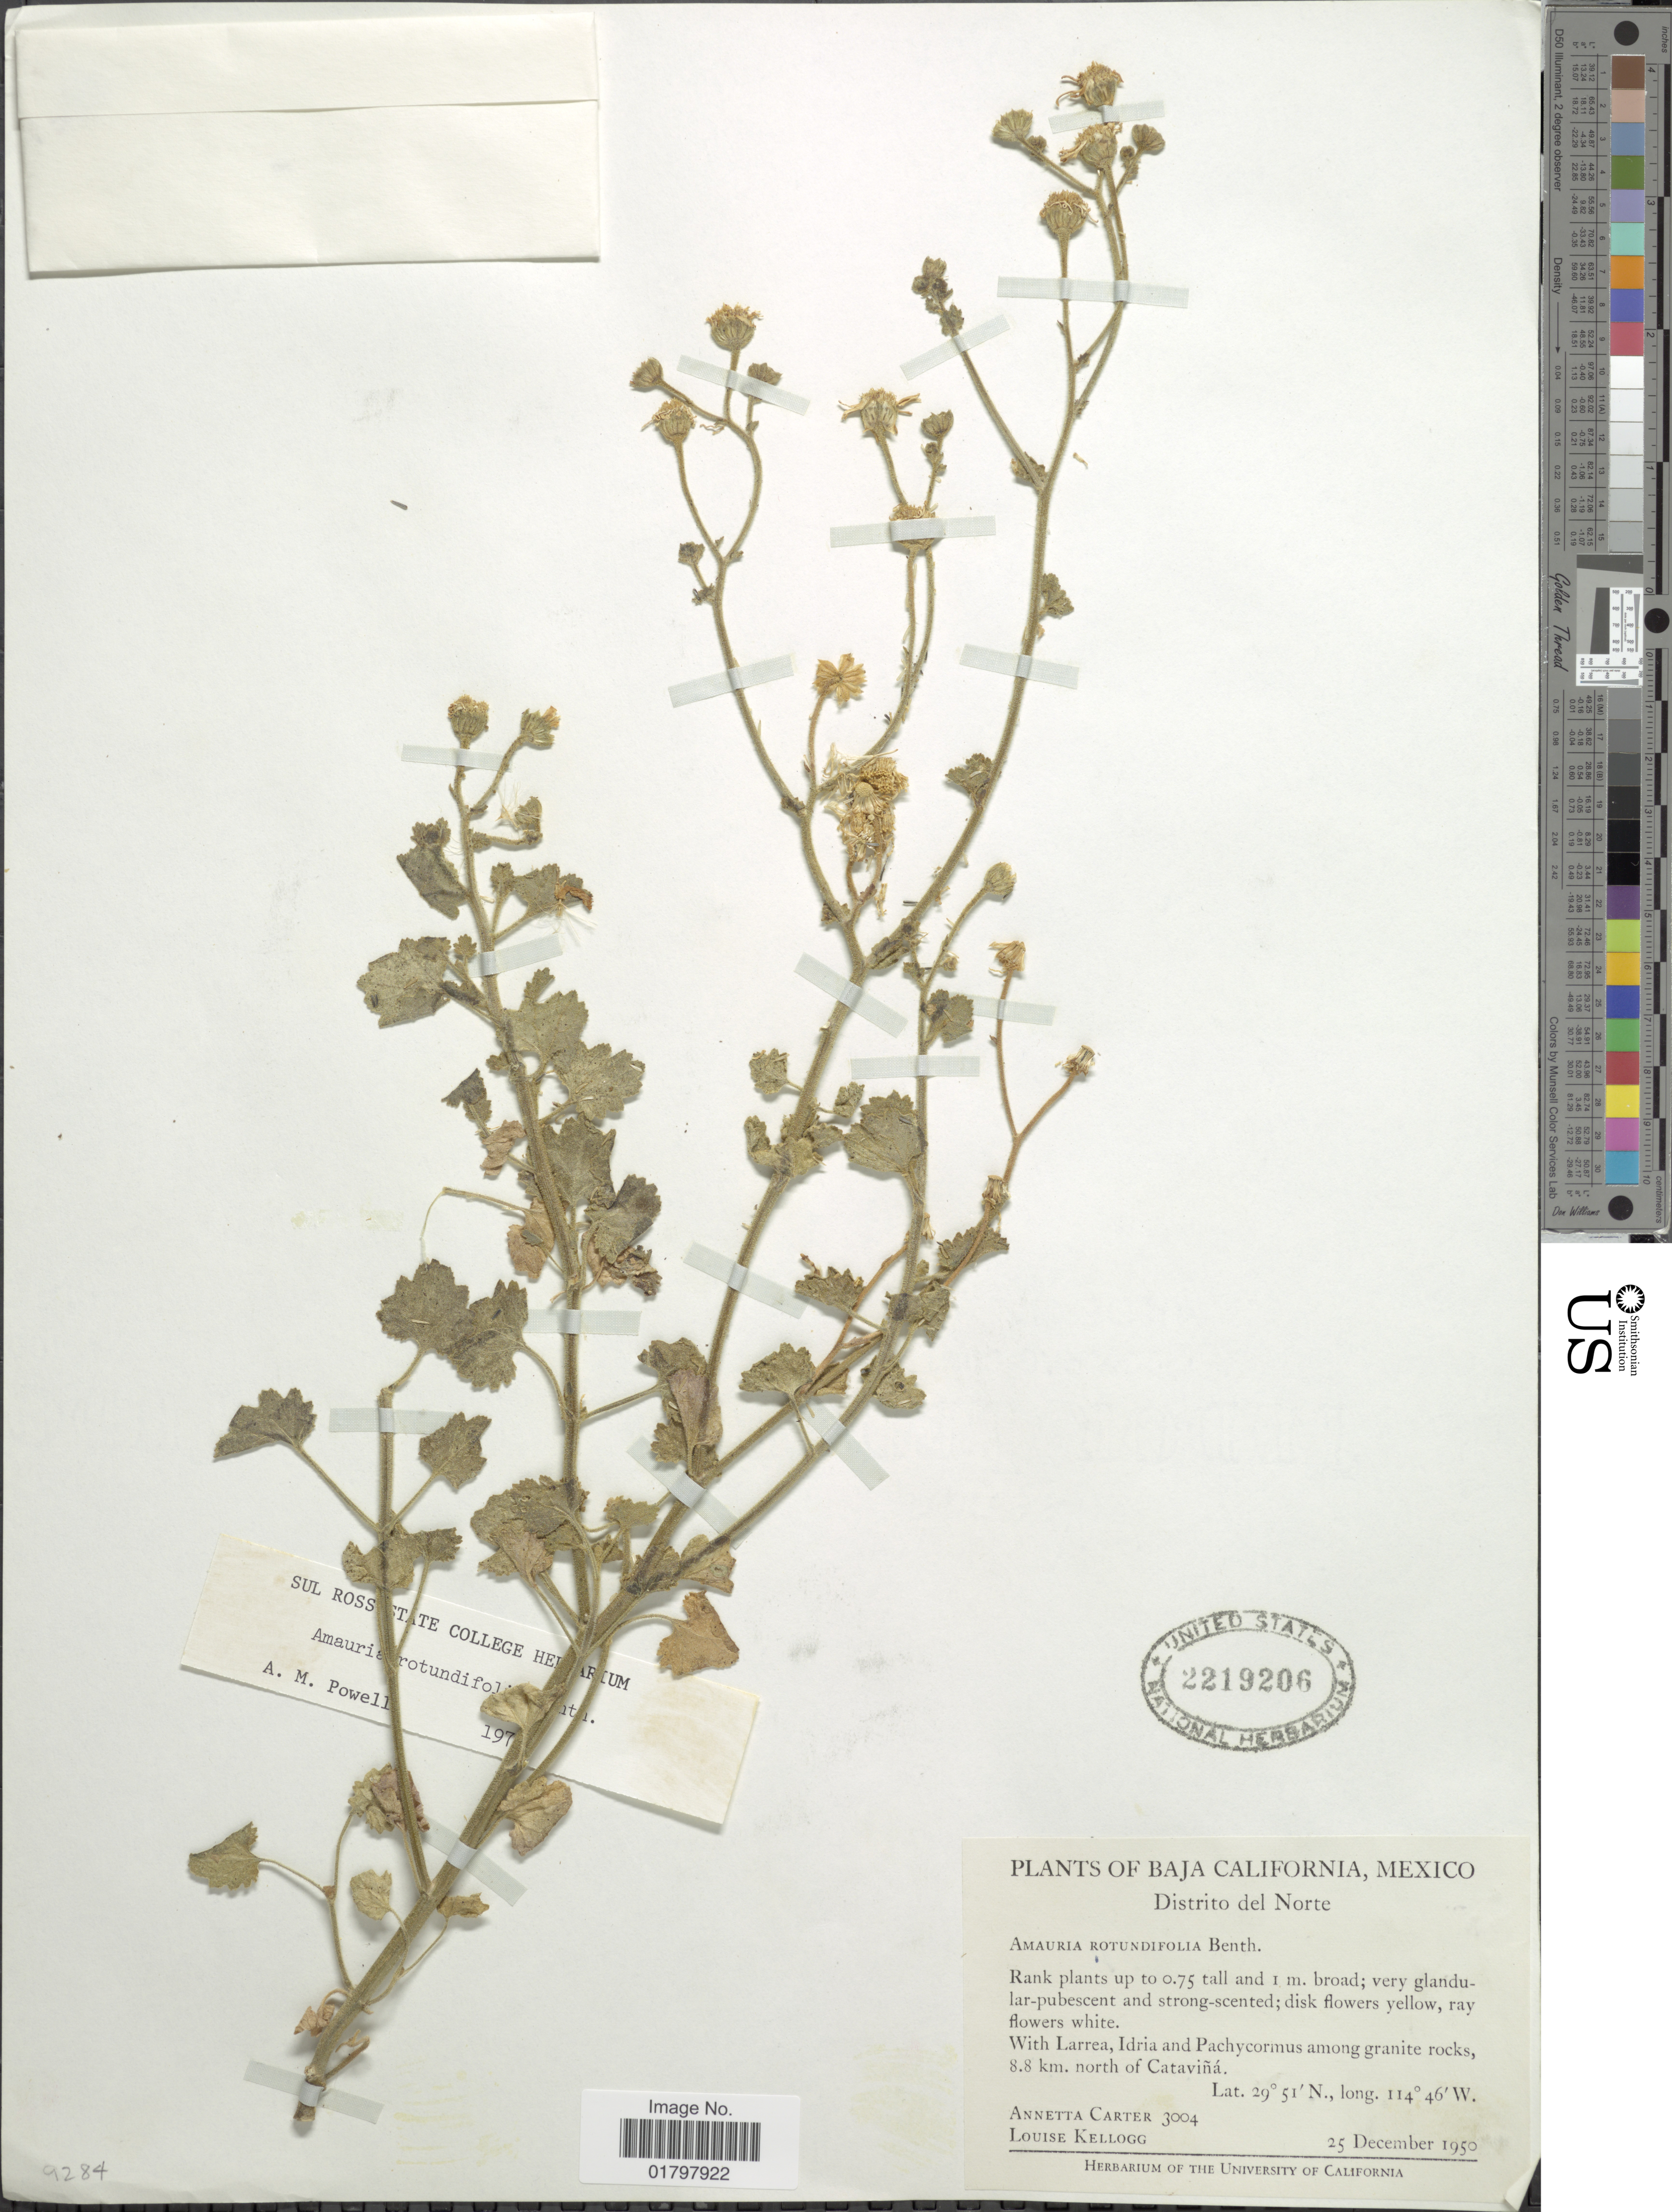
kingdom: Plantae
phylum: Tracheophyta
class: Magnoliopsida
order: Asterales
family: Asteraceae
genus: Amauria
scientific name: Amauria rotundifolia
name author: Benth.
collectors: A. Carter & L. Kellogg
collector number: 3004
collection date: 1950-12-25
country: Mexico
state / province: Baja California Norte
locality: Distrito del Norte. 8.8 km. north of Cataviñá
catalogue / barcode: US 2219206